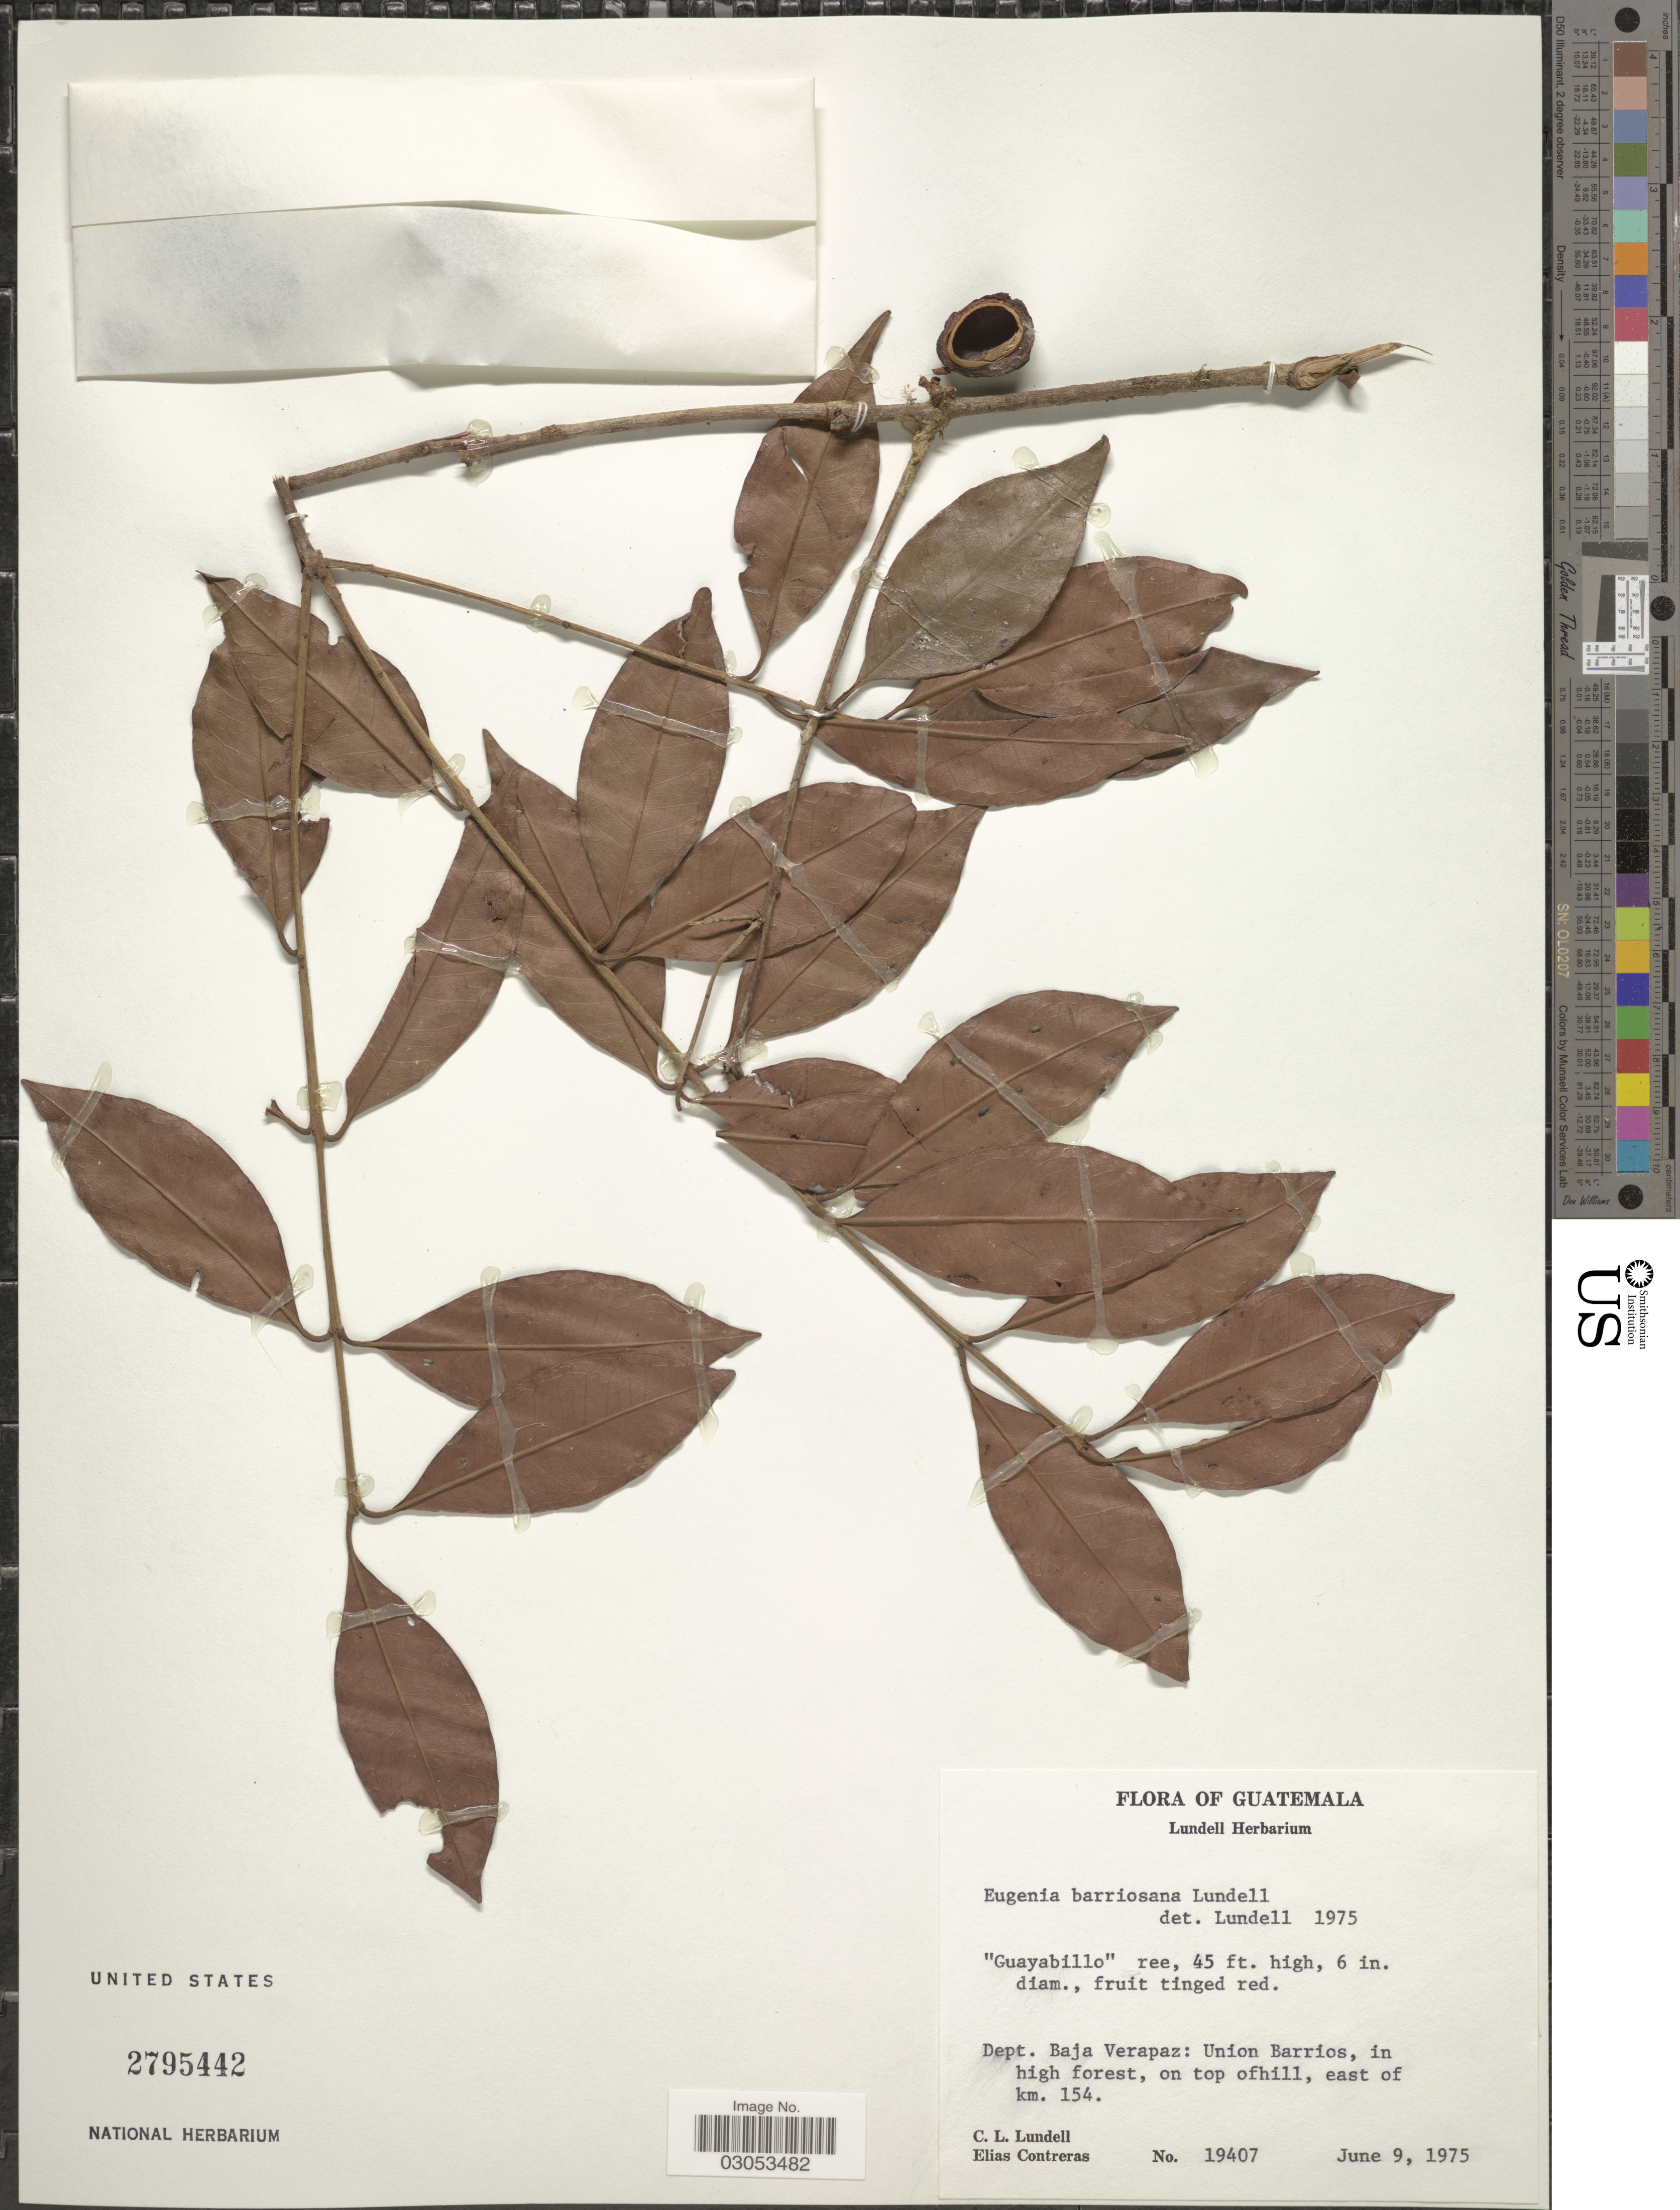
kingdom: Plantae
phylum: Tracheophyta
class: Magnoliopsida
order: Myrtales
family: Myrtaceae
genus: Eugenia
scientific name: Eugenia barriosana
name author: Lundell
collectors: C. L. Lundell & E. Contreras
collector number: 19407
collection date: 1975-06-09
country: Guatemala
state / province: Baja Verapaz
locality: Dept. Baja Verapaz: Union Barrios, in high forest, on top of hill, east of km. 154.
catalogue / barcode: US 2795442